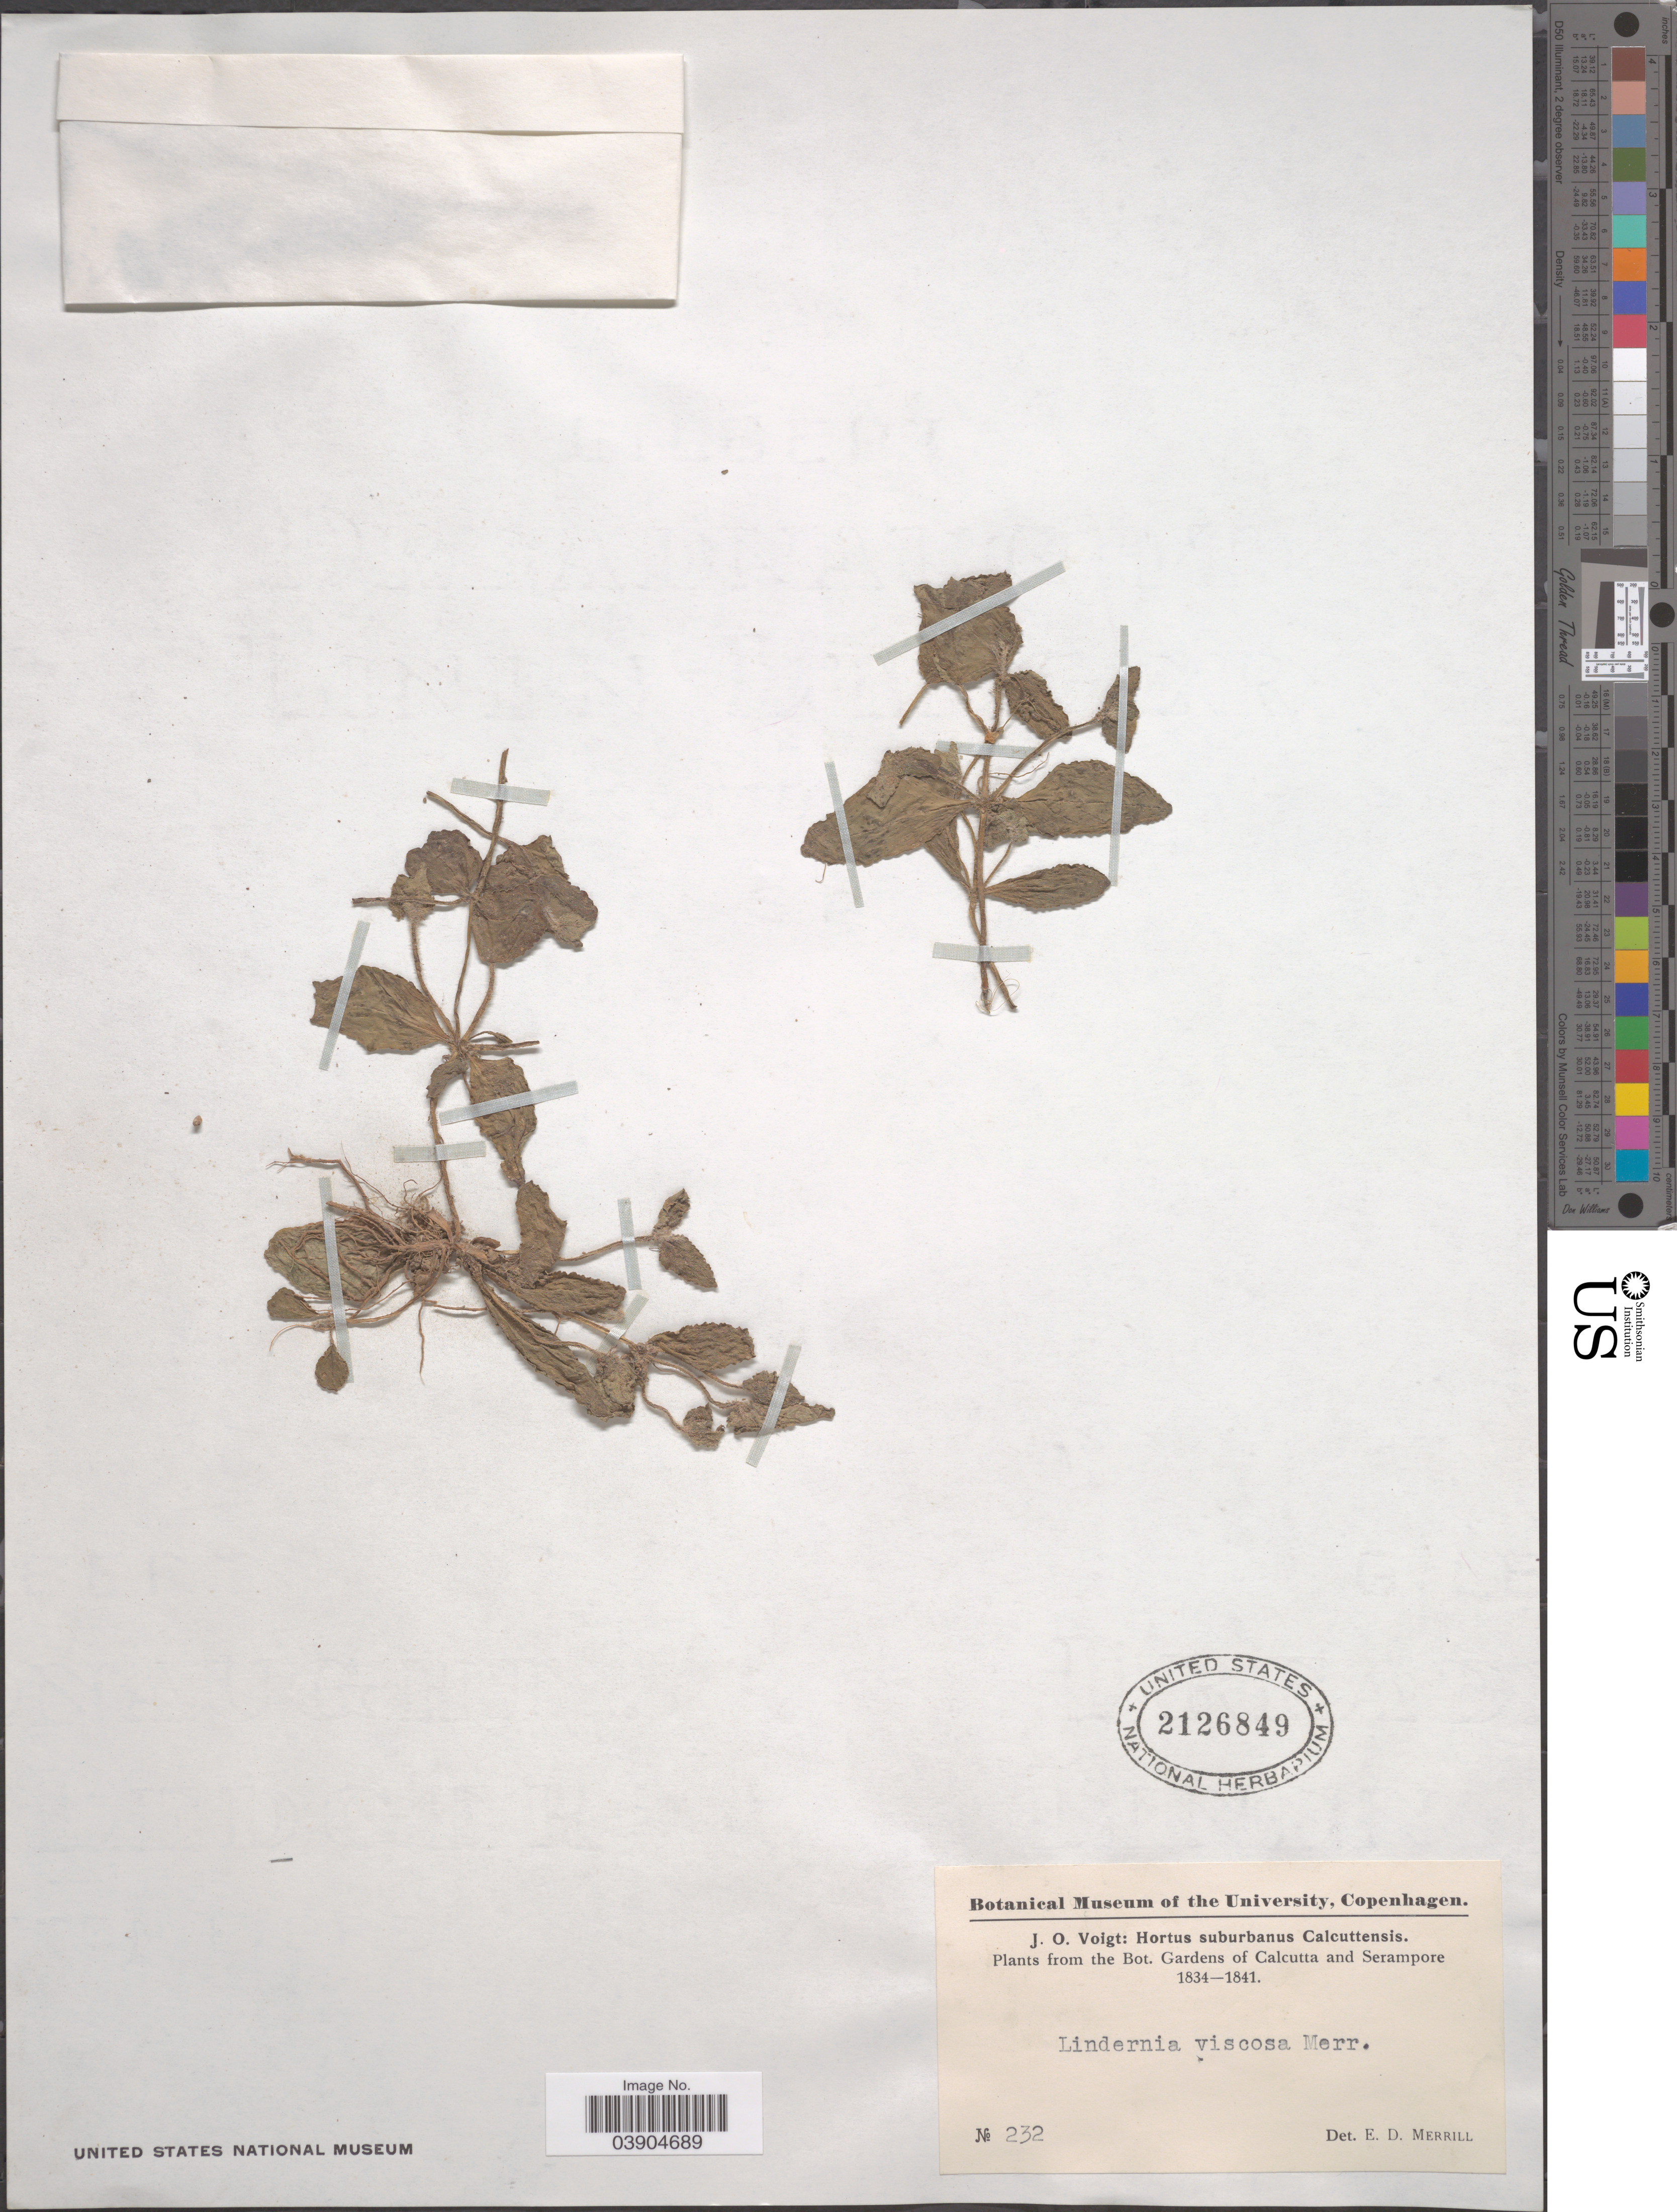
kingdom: Plantae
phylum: Tracheophyta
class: Magnoliopsida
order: Lamiales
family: Linderniaceae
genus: Lindernia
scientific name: Lindernia viscosa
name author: (Hornem.) Merr.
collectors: J. O. Voigt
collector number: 232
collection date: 1834/1841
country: India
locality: Hortus suburbanus Calcuttenis. The Bot. Gardens of Calcutta and Serampore.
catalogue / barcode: US 2126849